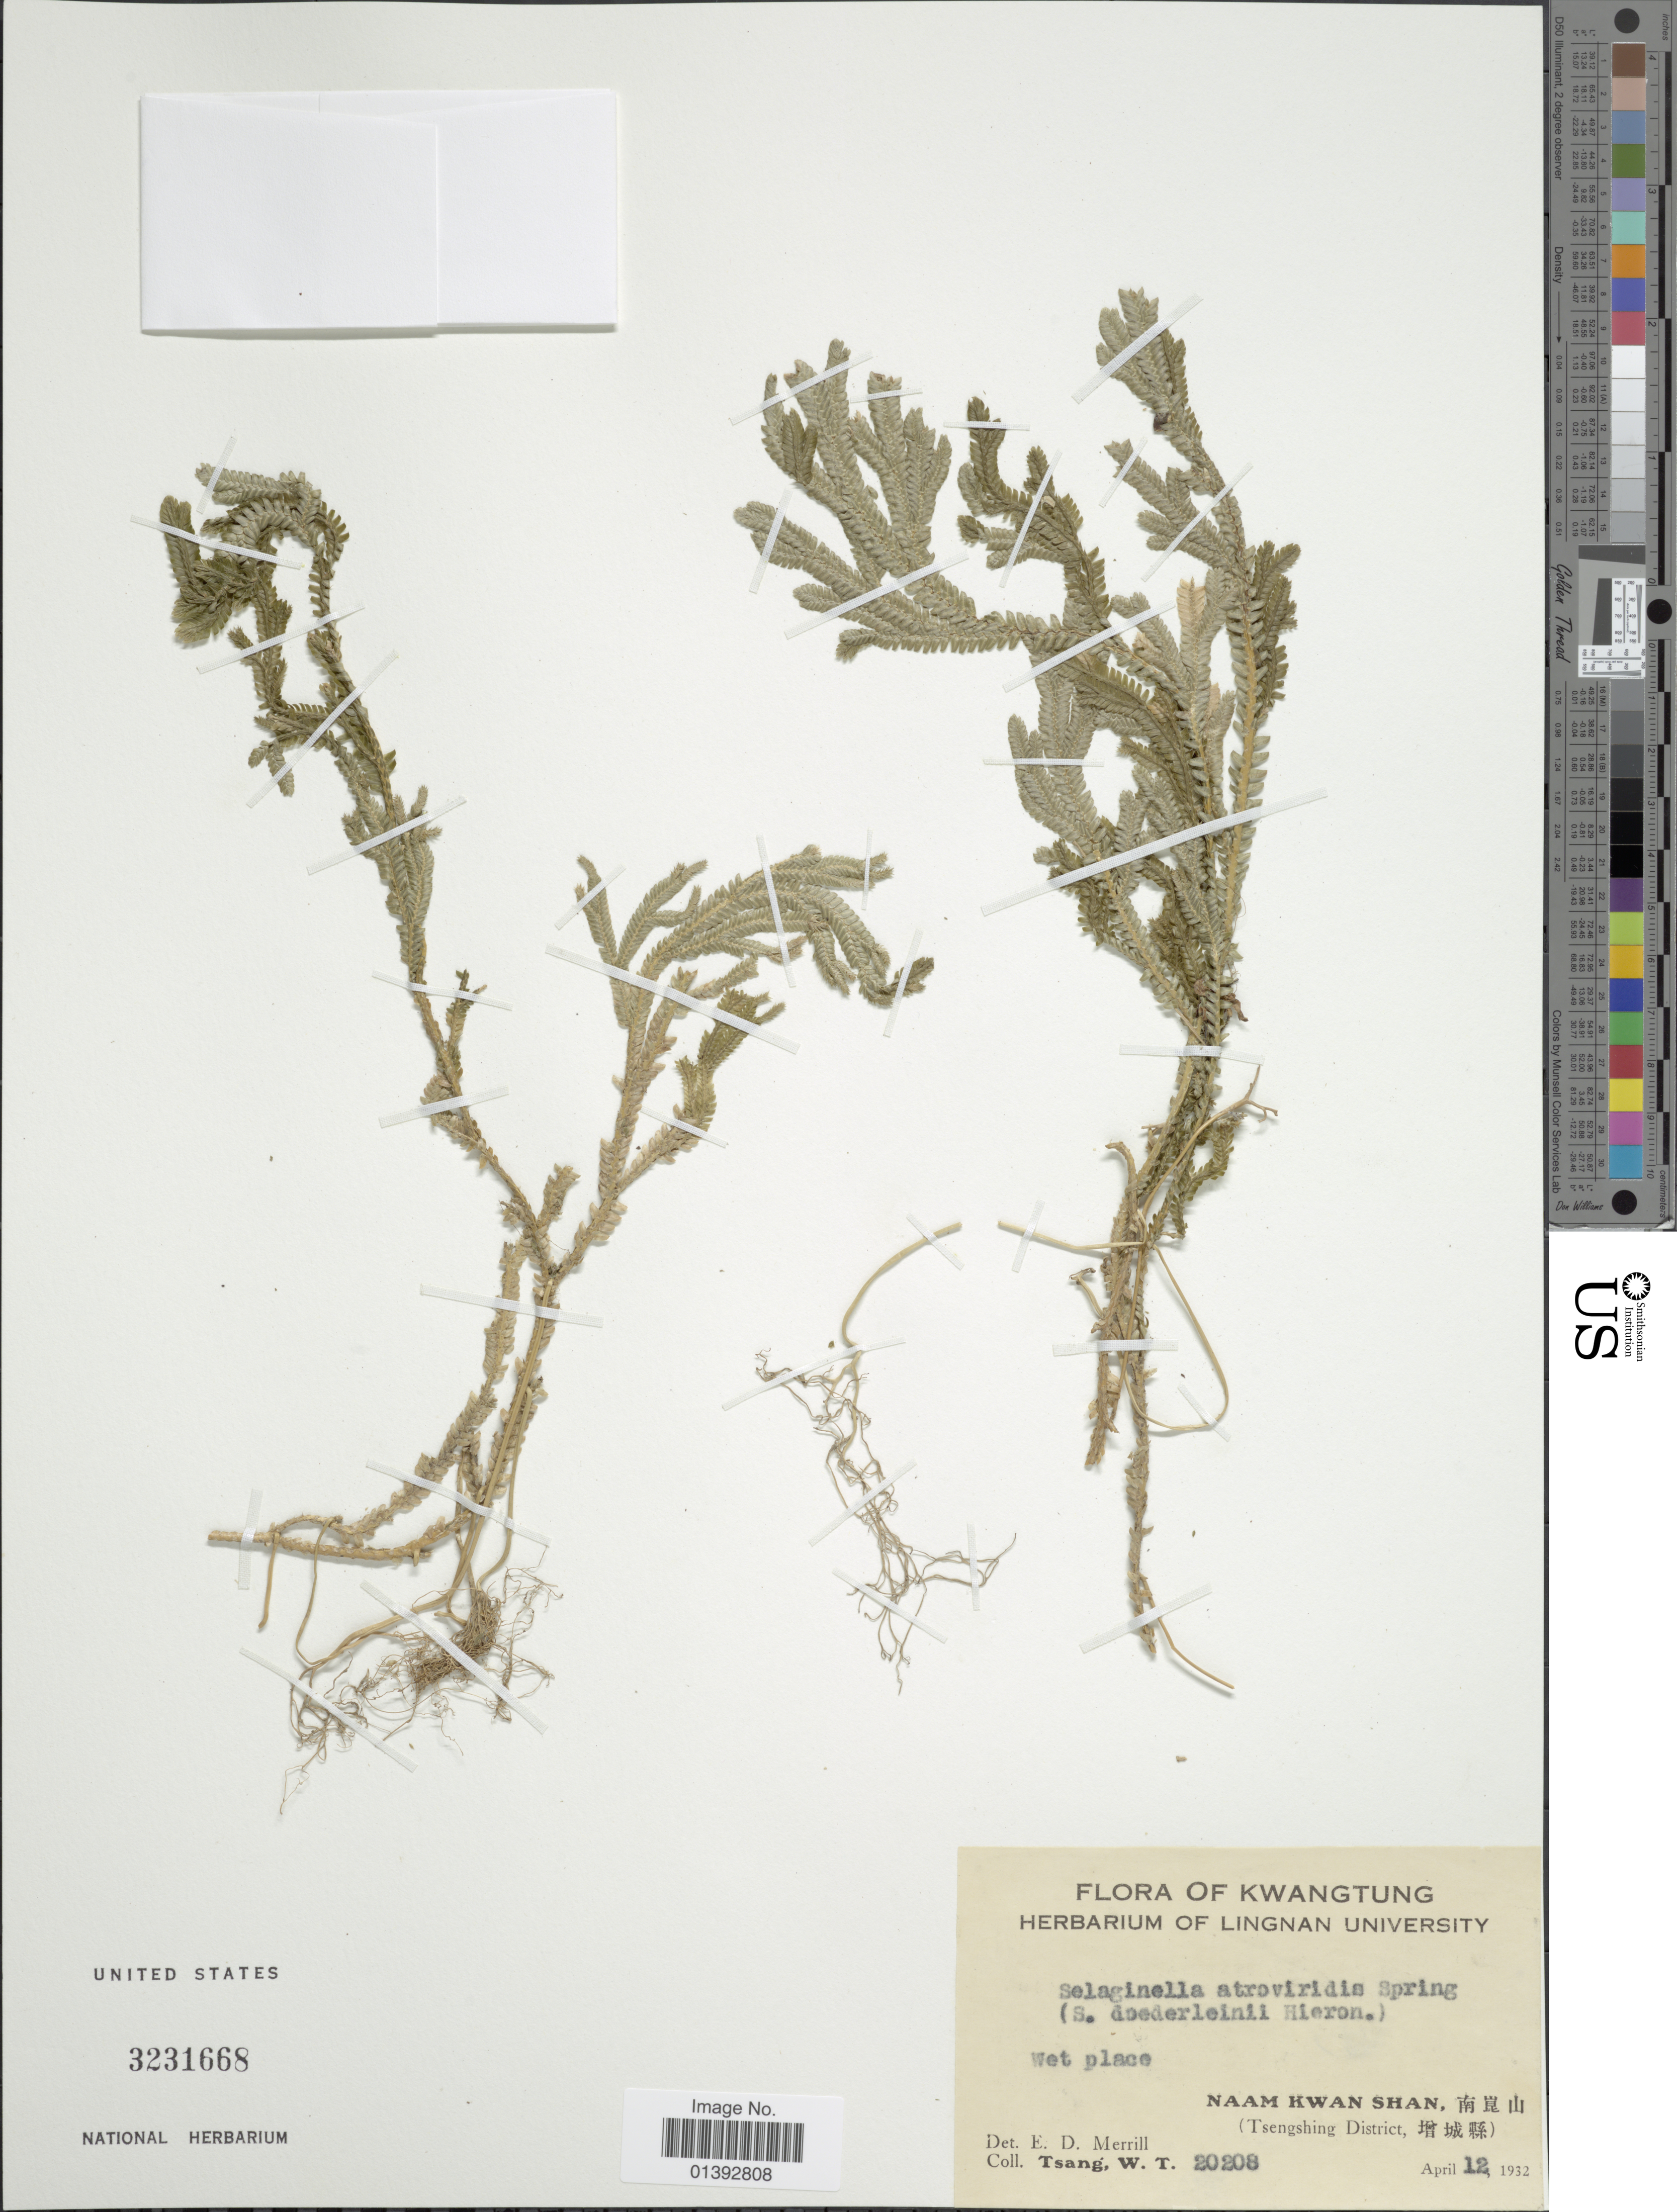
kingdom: Plantae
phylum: Tracheophyta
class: Lycopodiopsida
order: Selaginellales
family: Selaginellaceae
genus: Selaginella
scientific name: Selaginella doederleinii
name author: Hieron.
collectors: W. T. Tsang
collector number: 20208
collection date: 1932-04-12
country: China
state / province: Guangdong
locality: Kwangtung, Naam Kwan Shan, (Tsengshing District)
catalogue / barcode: US 3231668